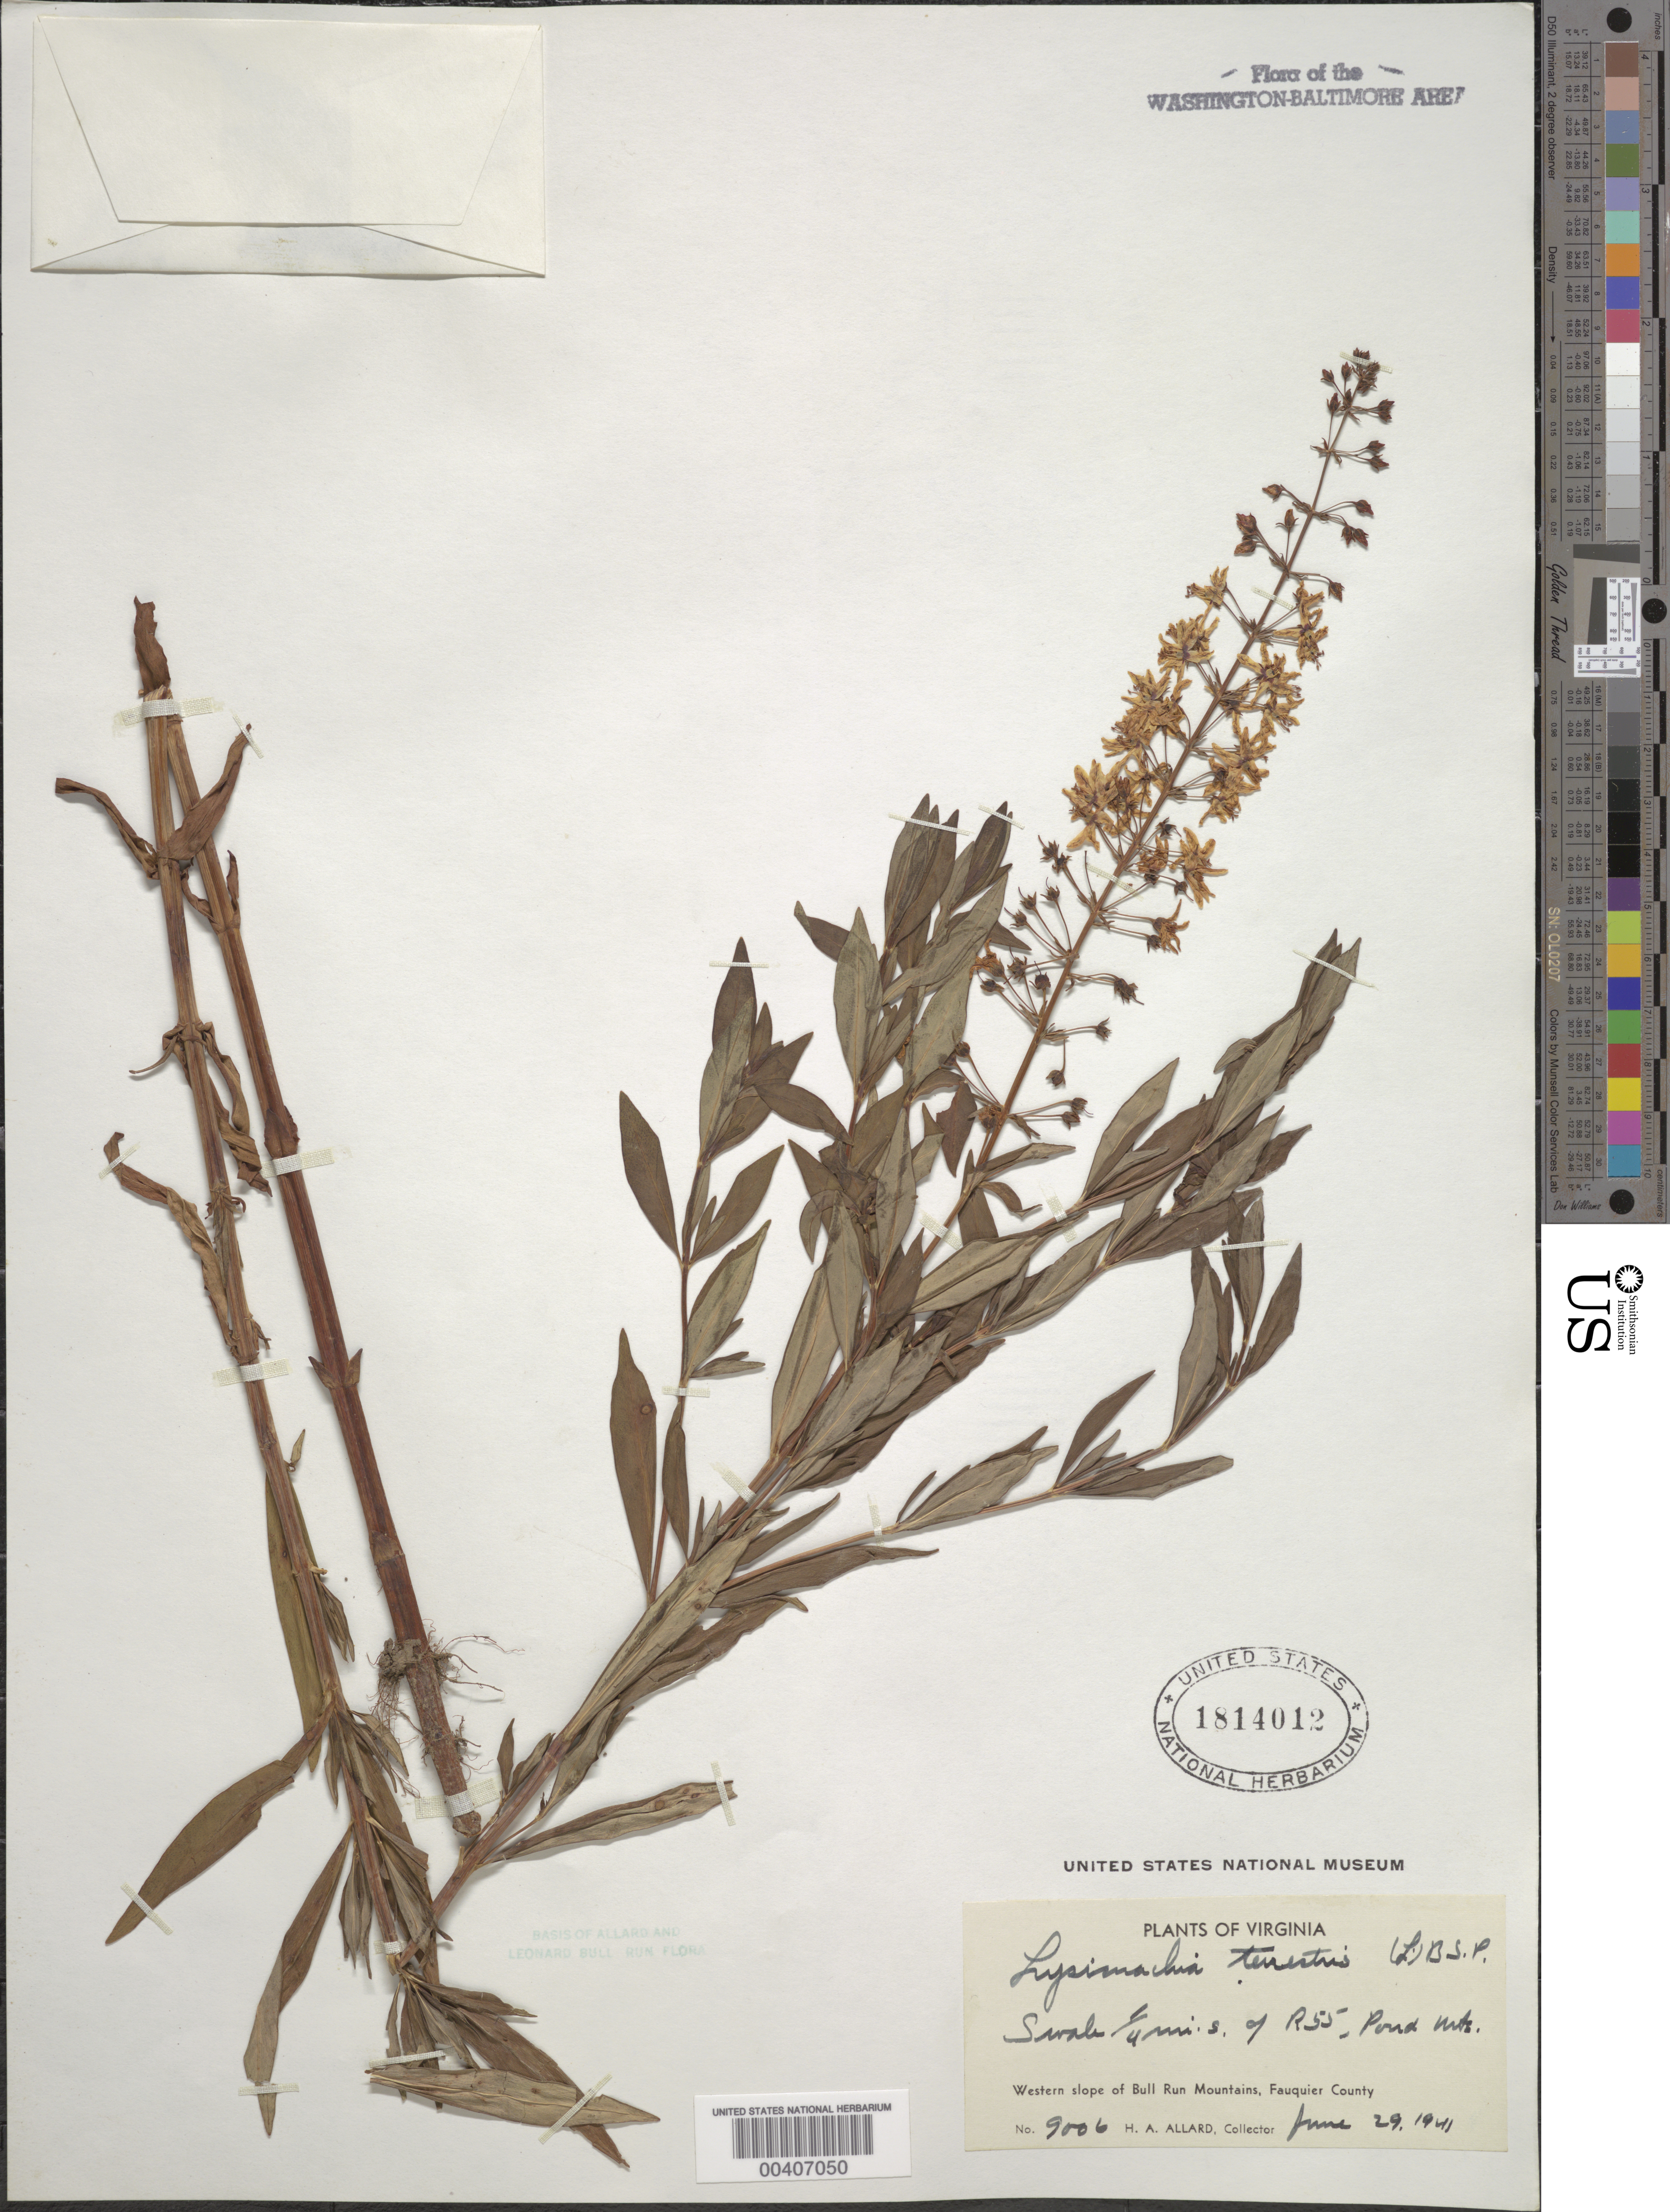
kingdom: Plantae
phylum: Tracheophyta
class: Magnoliopsida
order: Ericales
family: Primulaceae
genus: Lysimachia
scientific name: Lysimachia terrestris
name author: (L.) Britton, Stearns & Poggenb.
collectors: H. A. Allard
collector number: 9006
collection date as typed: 29 Jun 1941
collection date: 1941-06-29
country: United States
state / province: Virginia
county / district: Fauquier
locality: South of Route 55 Pond Mountains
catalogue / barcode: US 1814012